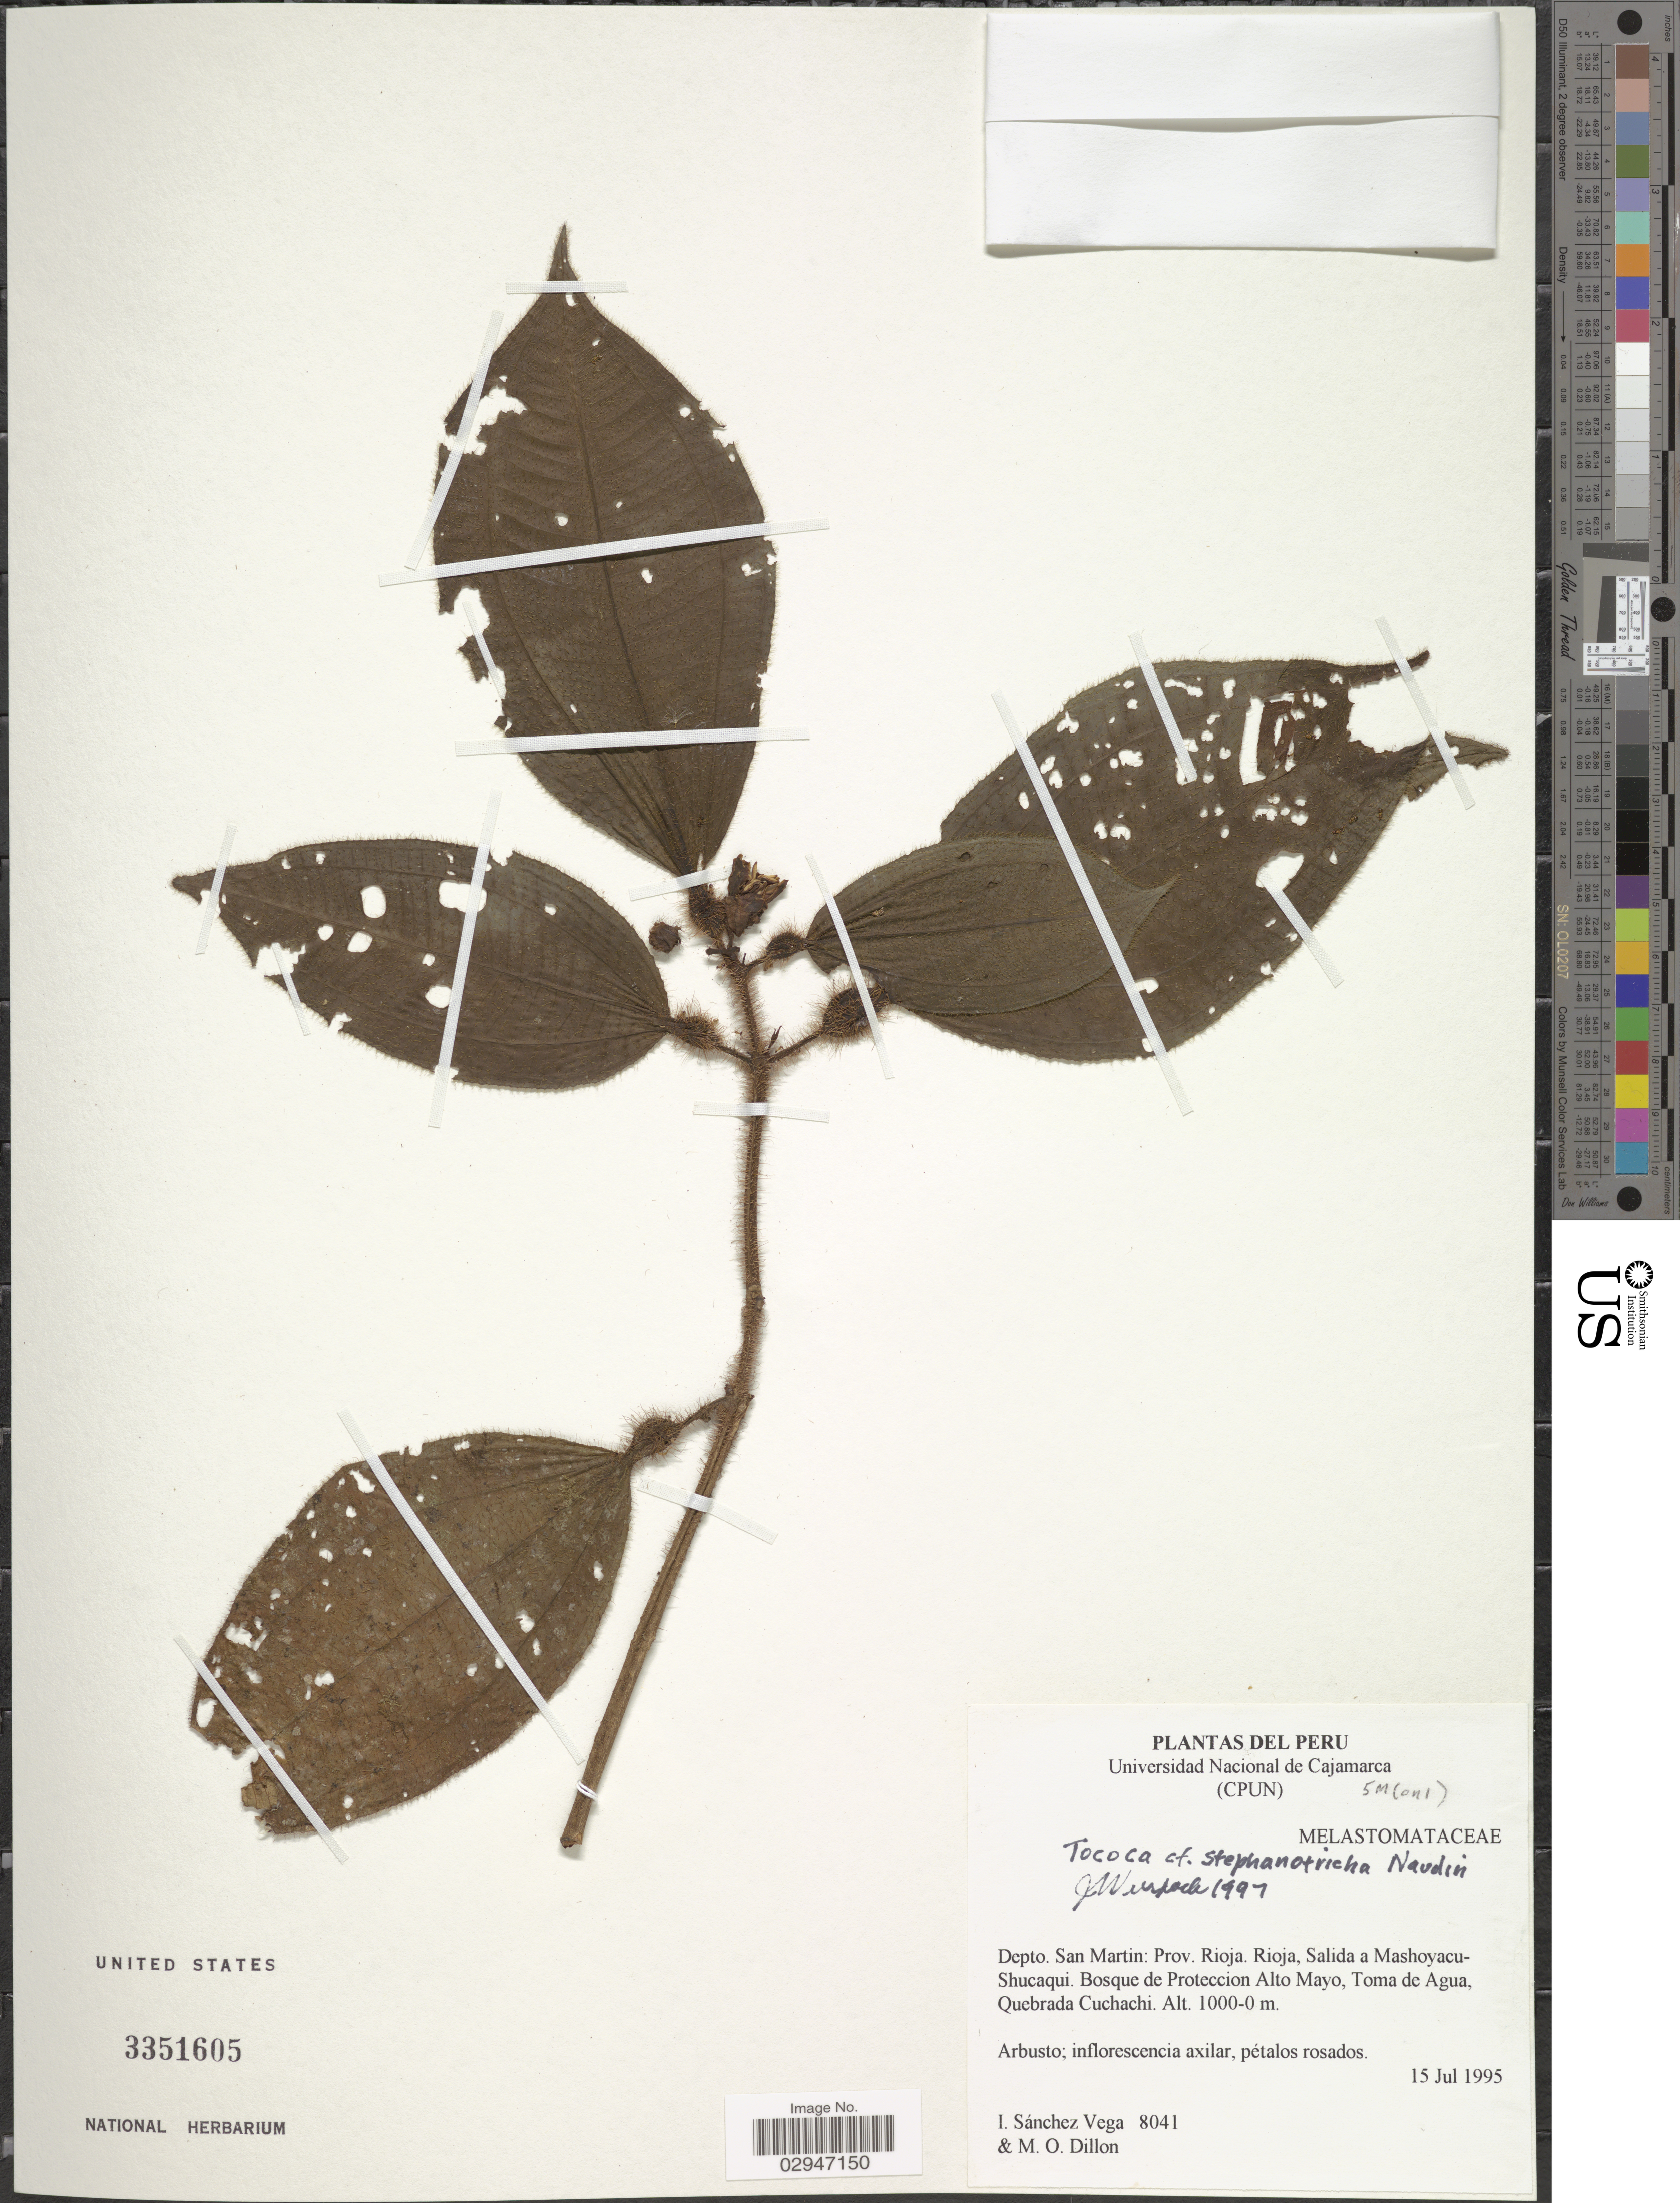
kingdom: Plantae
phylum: Tracheophyta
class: Magnoliopsida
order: Myrtales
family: Melastomataceae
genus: Tococa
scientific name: Tococa stephanotricha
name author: Naudin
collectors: I. Sánchez Vega & M. O. Dillon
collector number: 8041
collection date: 1995-07-15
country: Peru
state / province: San Martín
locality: Depto. San Martin: Prov. Rioja. Rioja, Salida a Mashoyacu-Shucaqui. Bosque de Proteccion Alto Mayo, Toma de Agua, Quebrada Cuchachi.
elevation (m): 0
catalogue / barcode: US 3351605